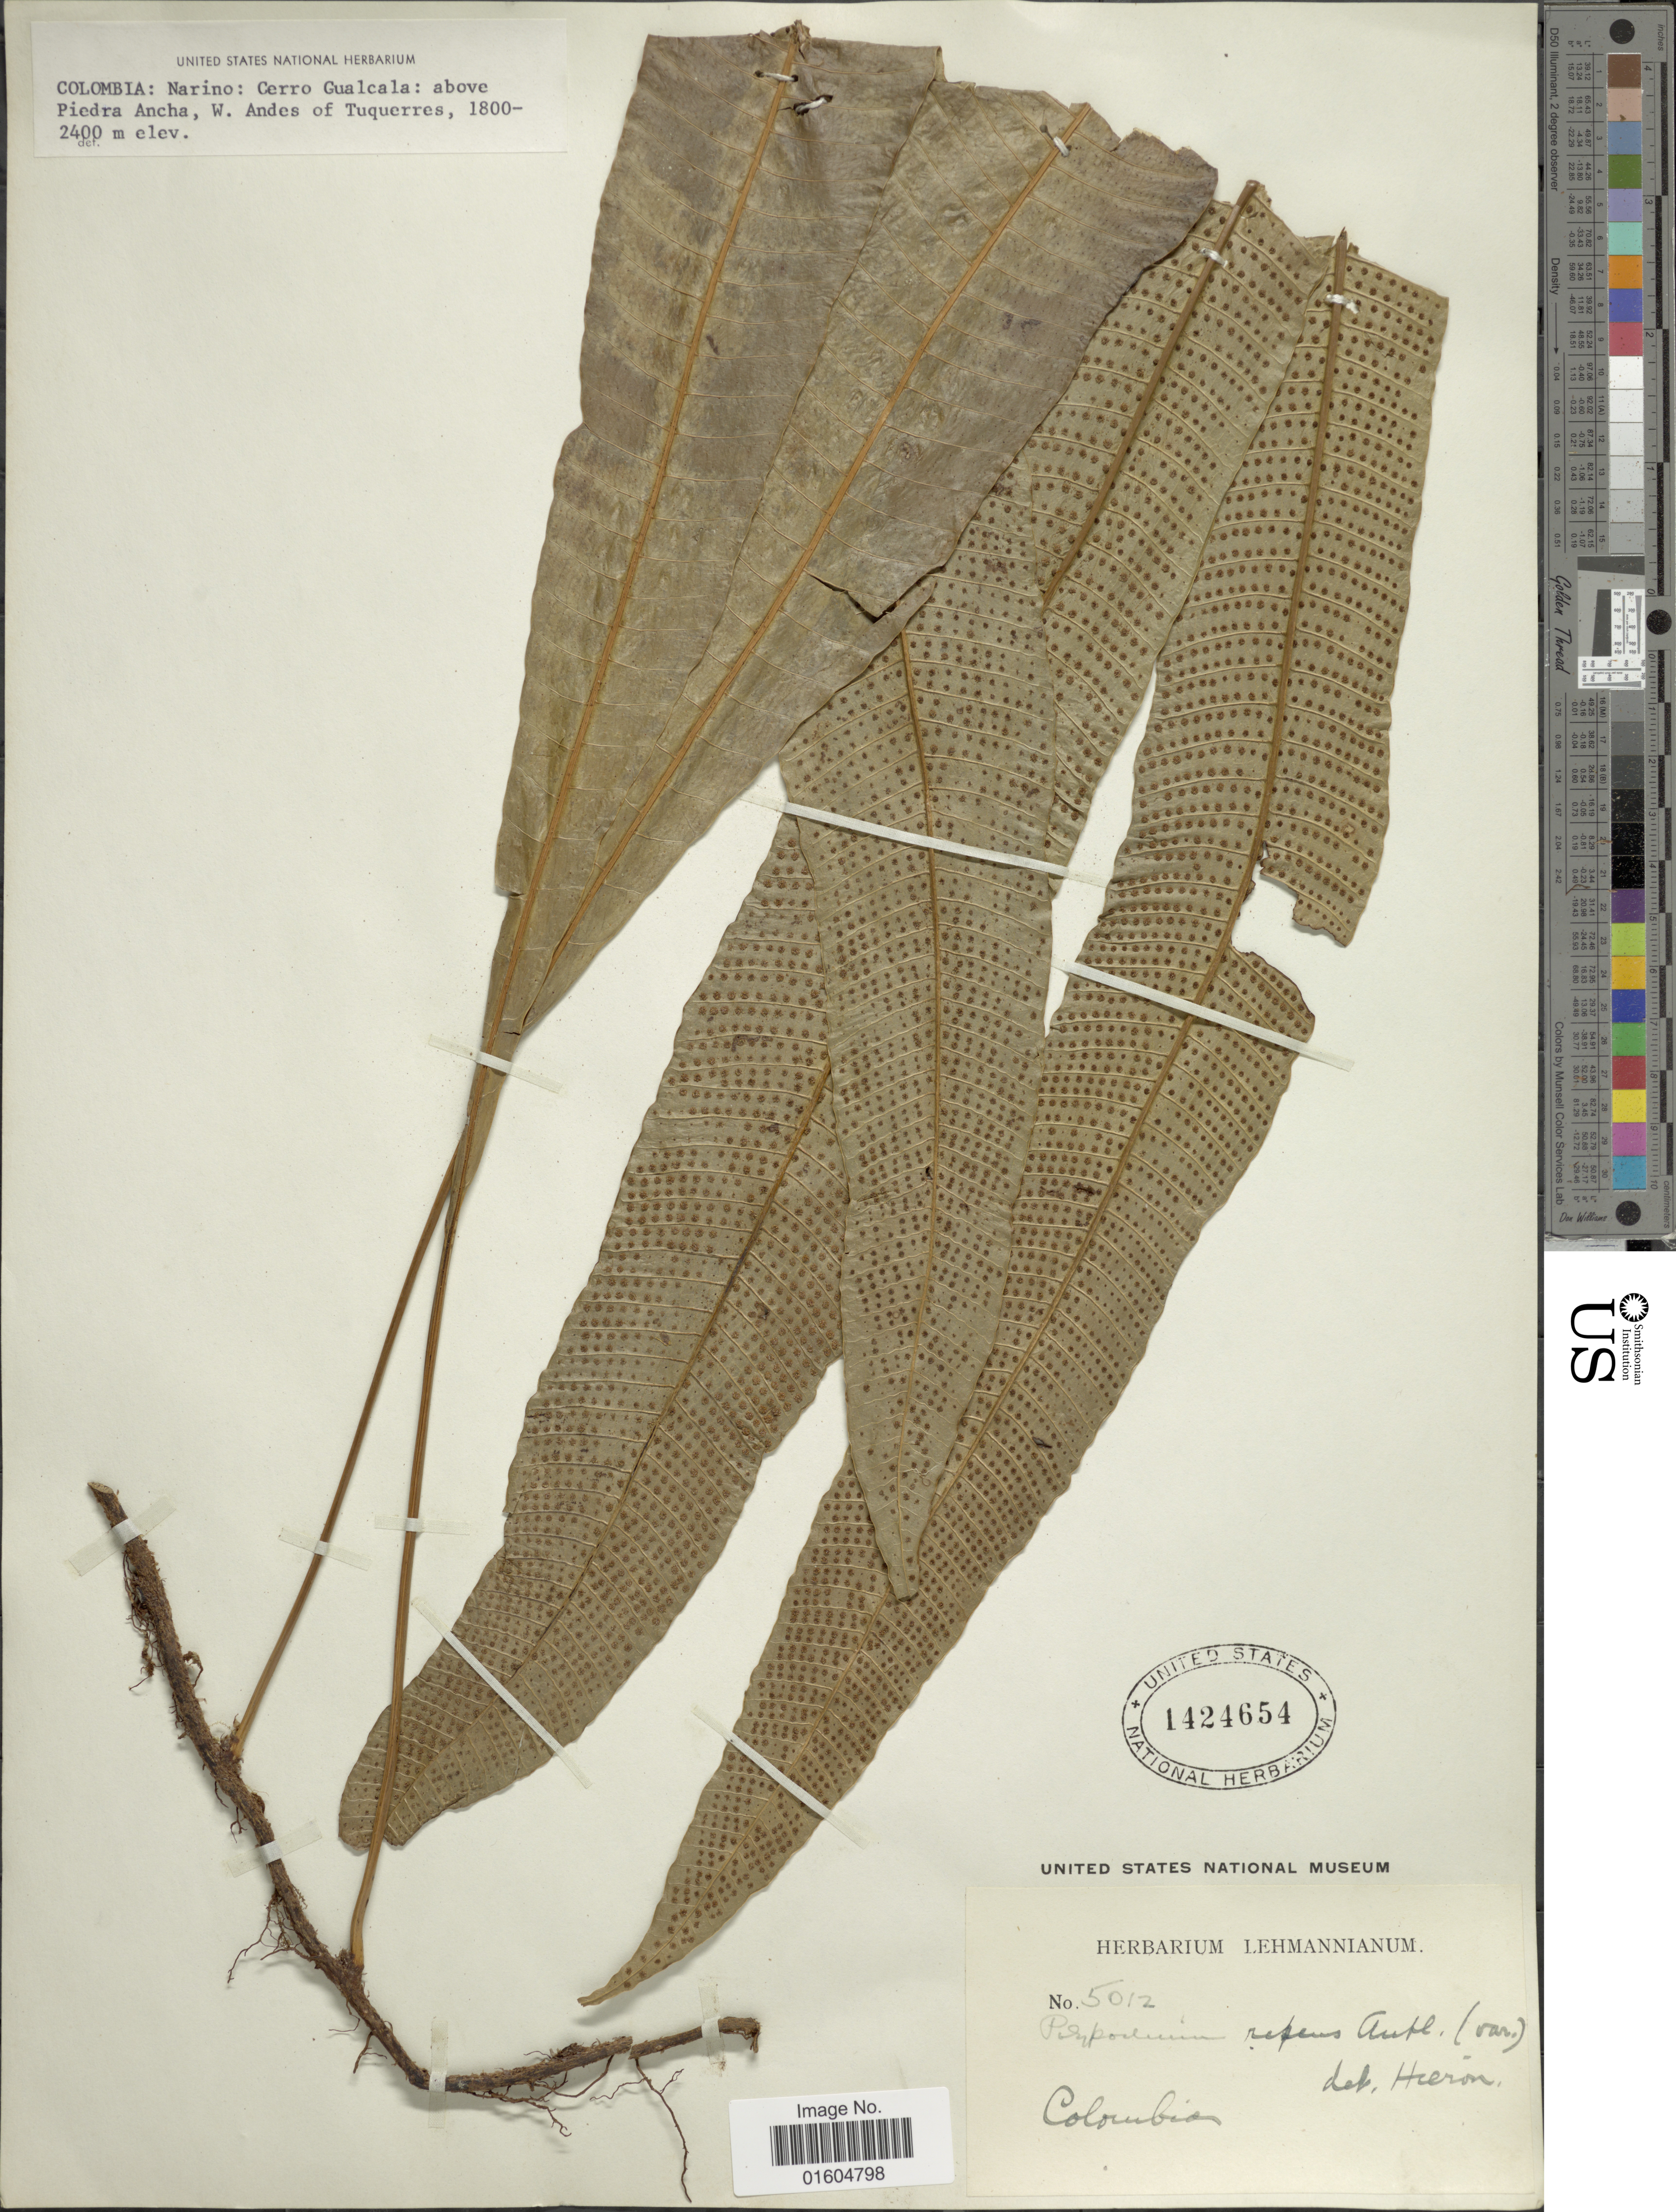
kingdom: Plantae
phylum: Tracheophyta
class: Polypodiopsida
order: Polypodiales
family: Polypodiaceae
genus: Campyloneurum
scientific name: Campyloneurum repens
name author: (Aubl.) C. Presl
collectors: ex herb. Lehmannianum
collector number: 5012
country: Colombia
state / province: Nariño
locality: Narino: cerro Gualcala: above Piedra Ancha, W. Andes of Tuquerres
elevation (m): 1800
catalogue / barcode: US 1424654